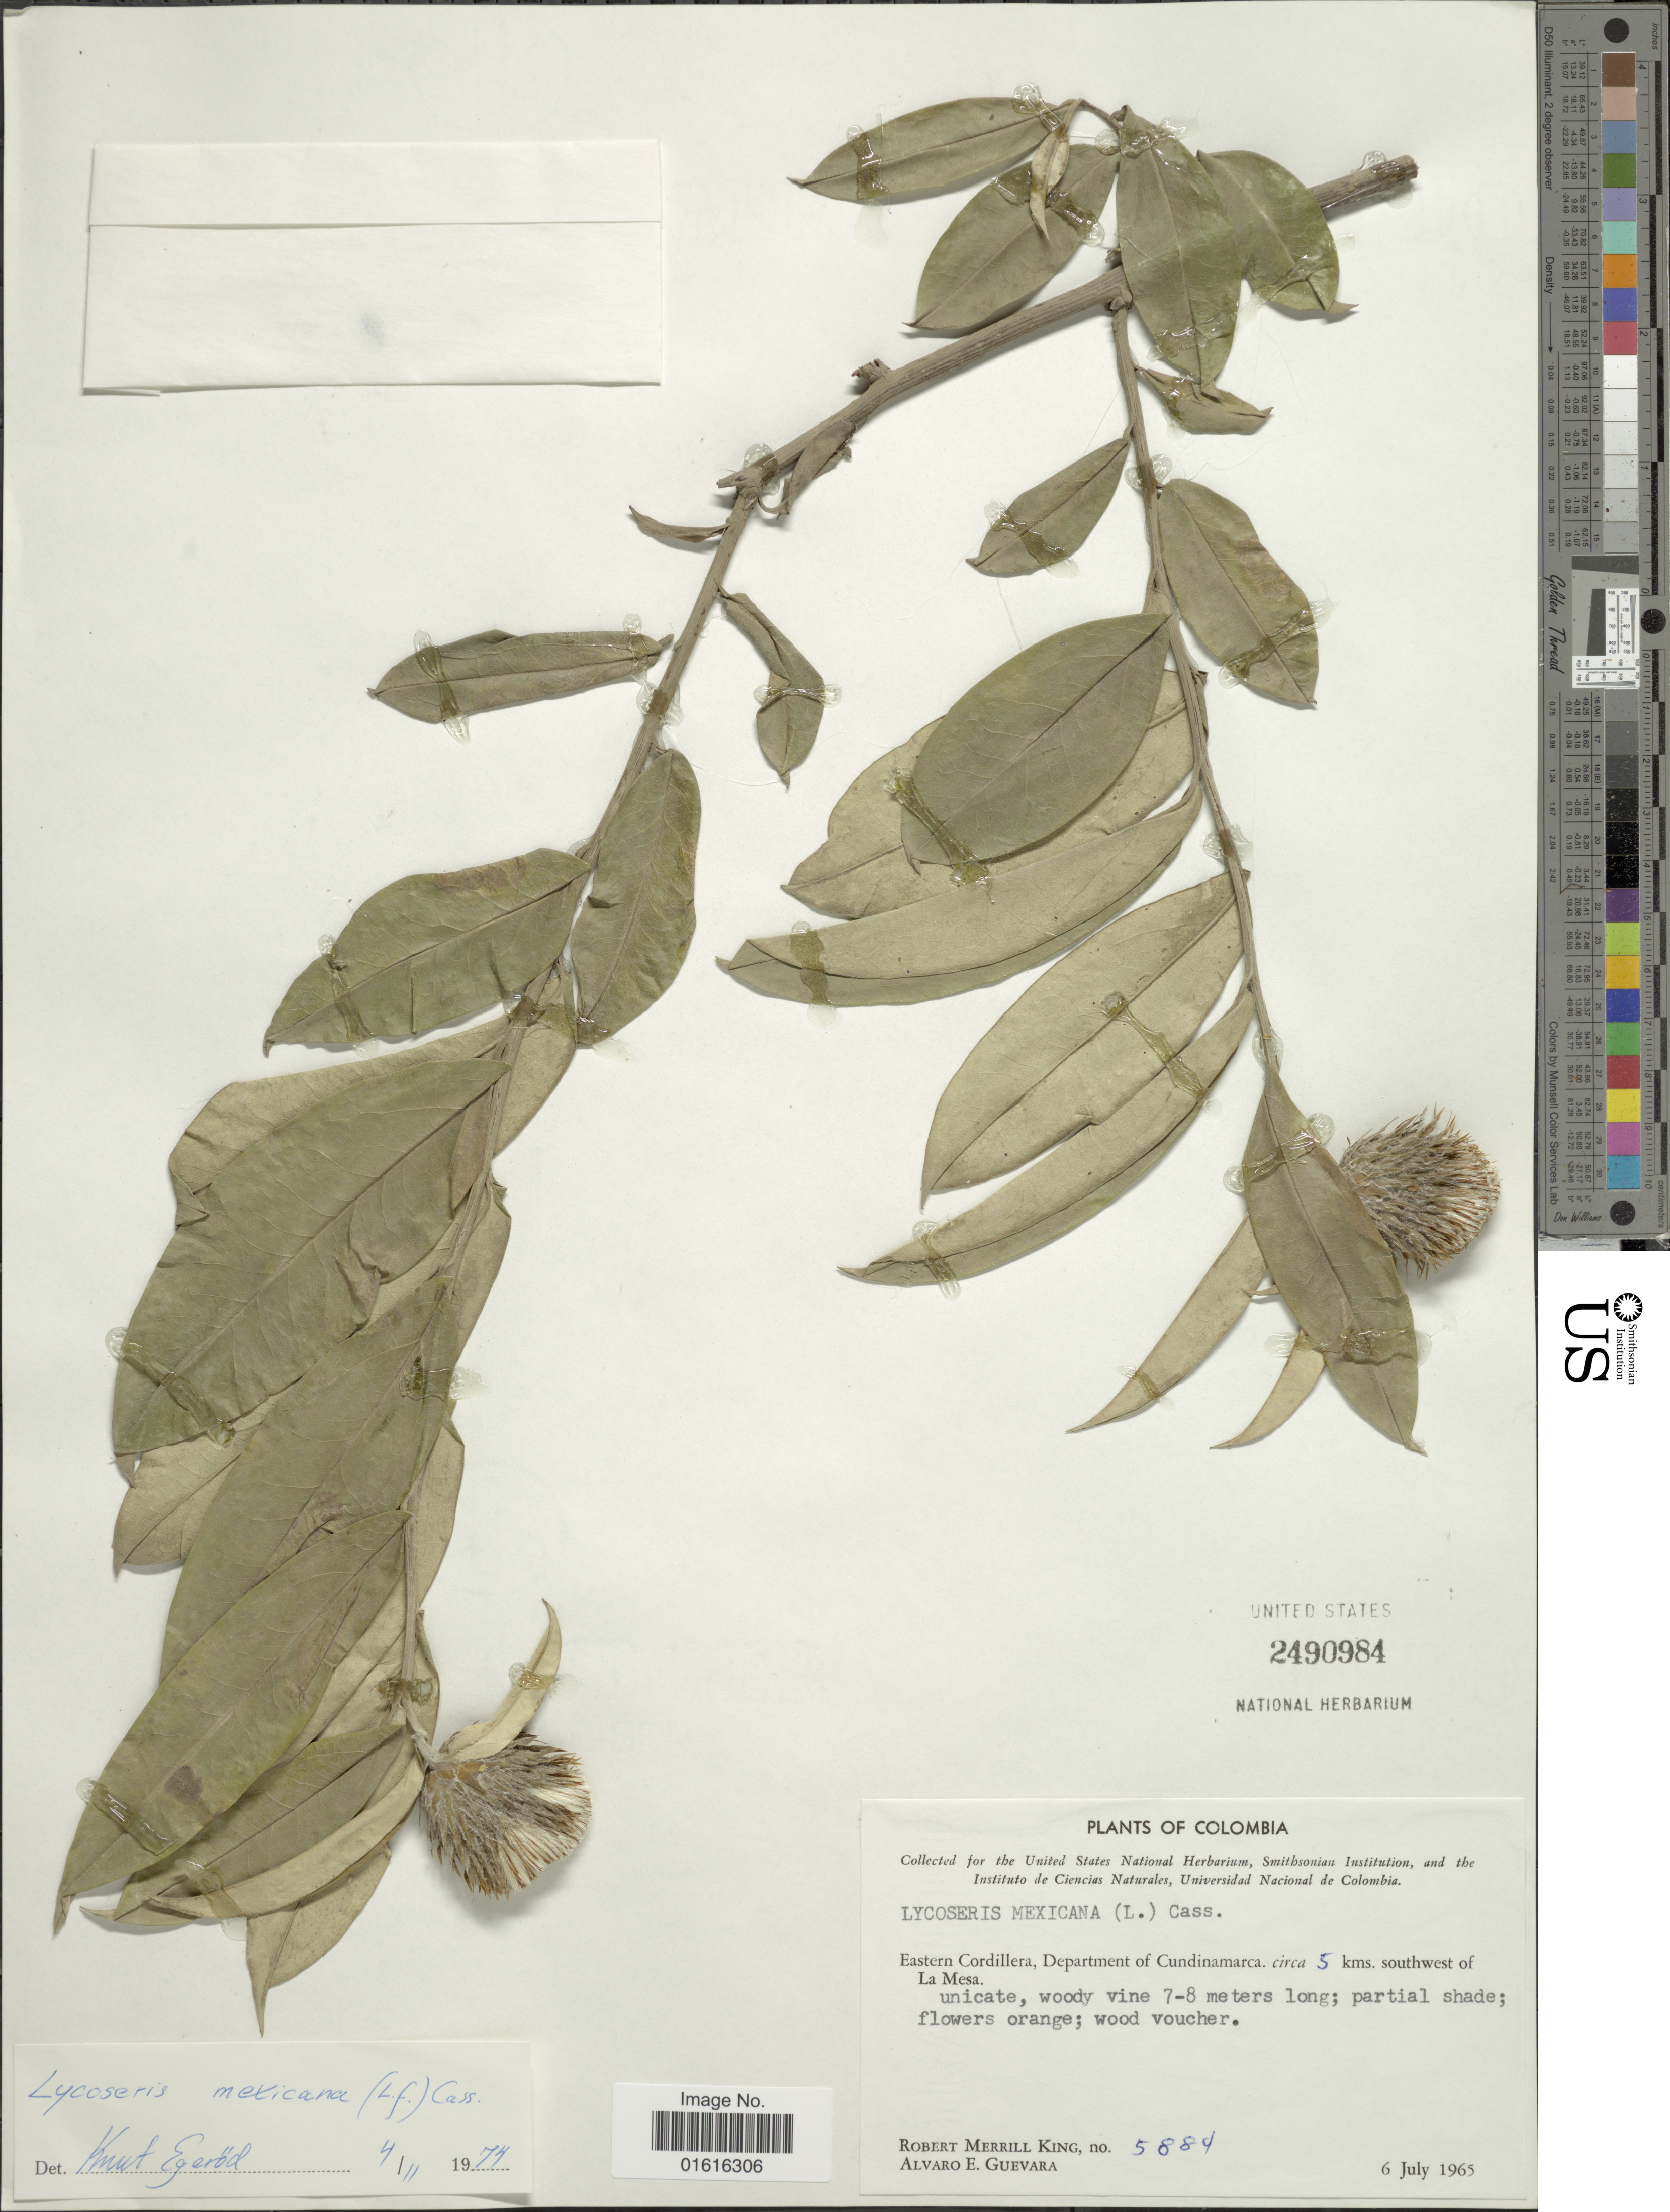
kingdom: Plantae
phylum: Tracheophyta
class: Magnoliopsida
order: Asterales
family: Asteraceae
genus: Lycoseris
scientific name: Lycoseris mexicana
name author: (L. f.) Cass.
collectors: R. M. King & A. E. Guevara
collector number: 5884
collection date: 1965-07-06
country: Colombia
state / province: Cundinamarca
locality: Eastern Cordillera, Department of Cundinamarca, circa 5 kms. southwest of La Mesa.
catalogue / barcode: US 2490984